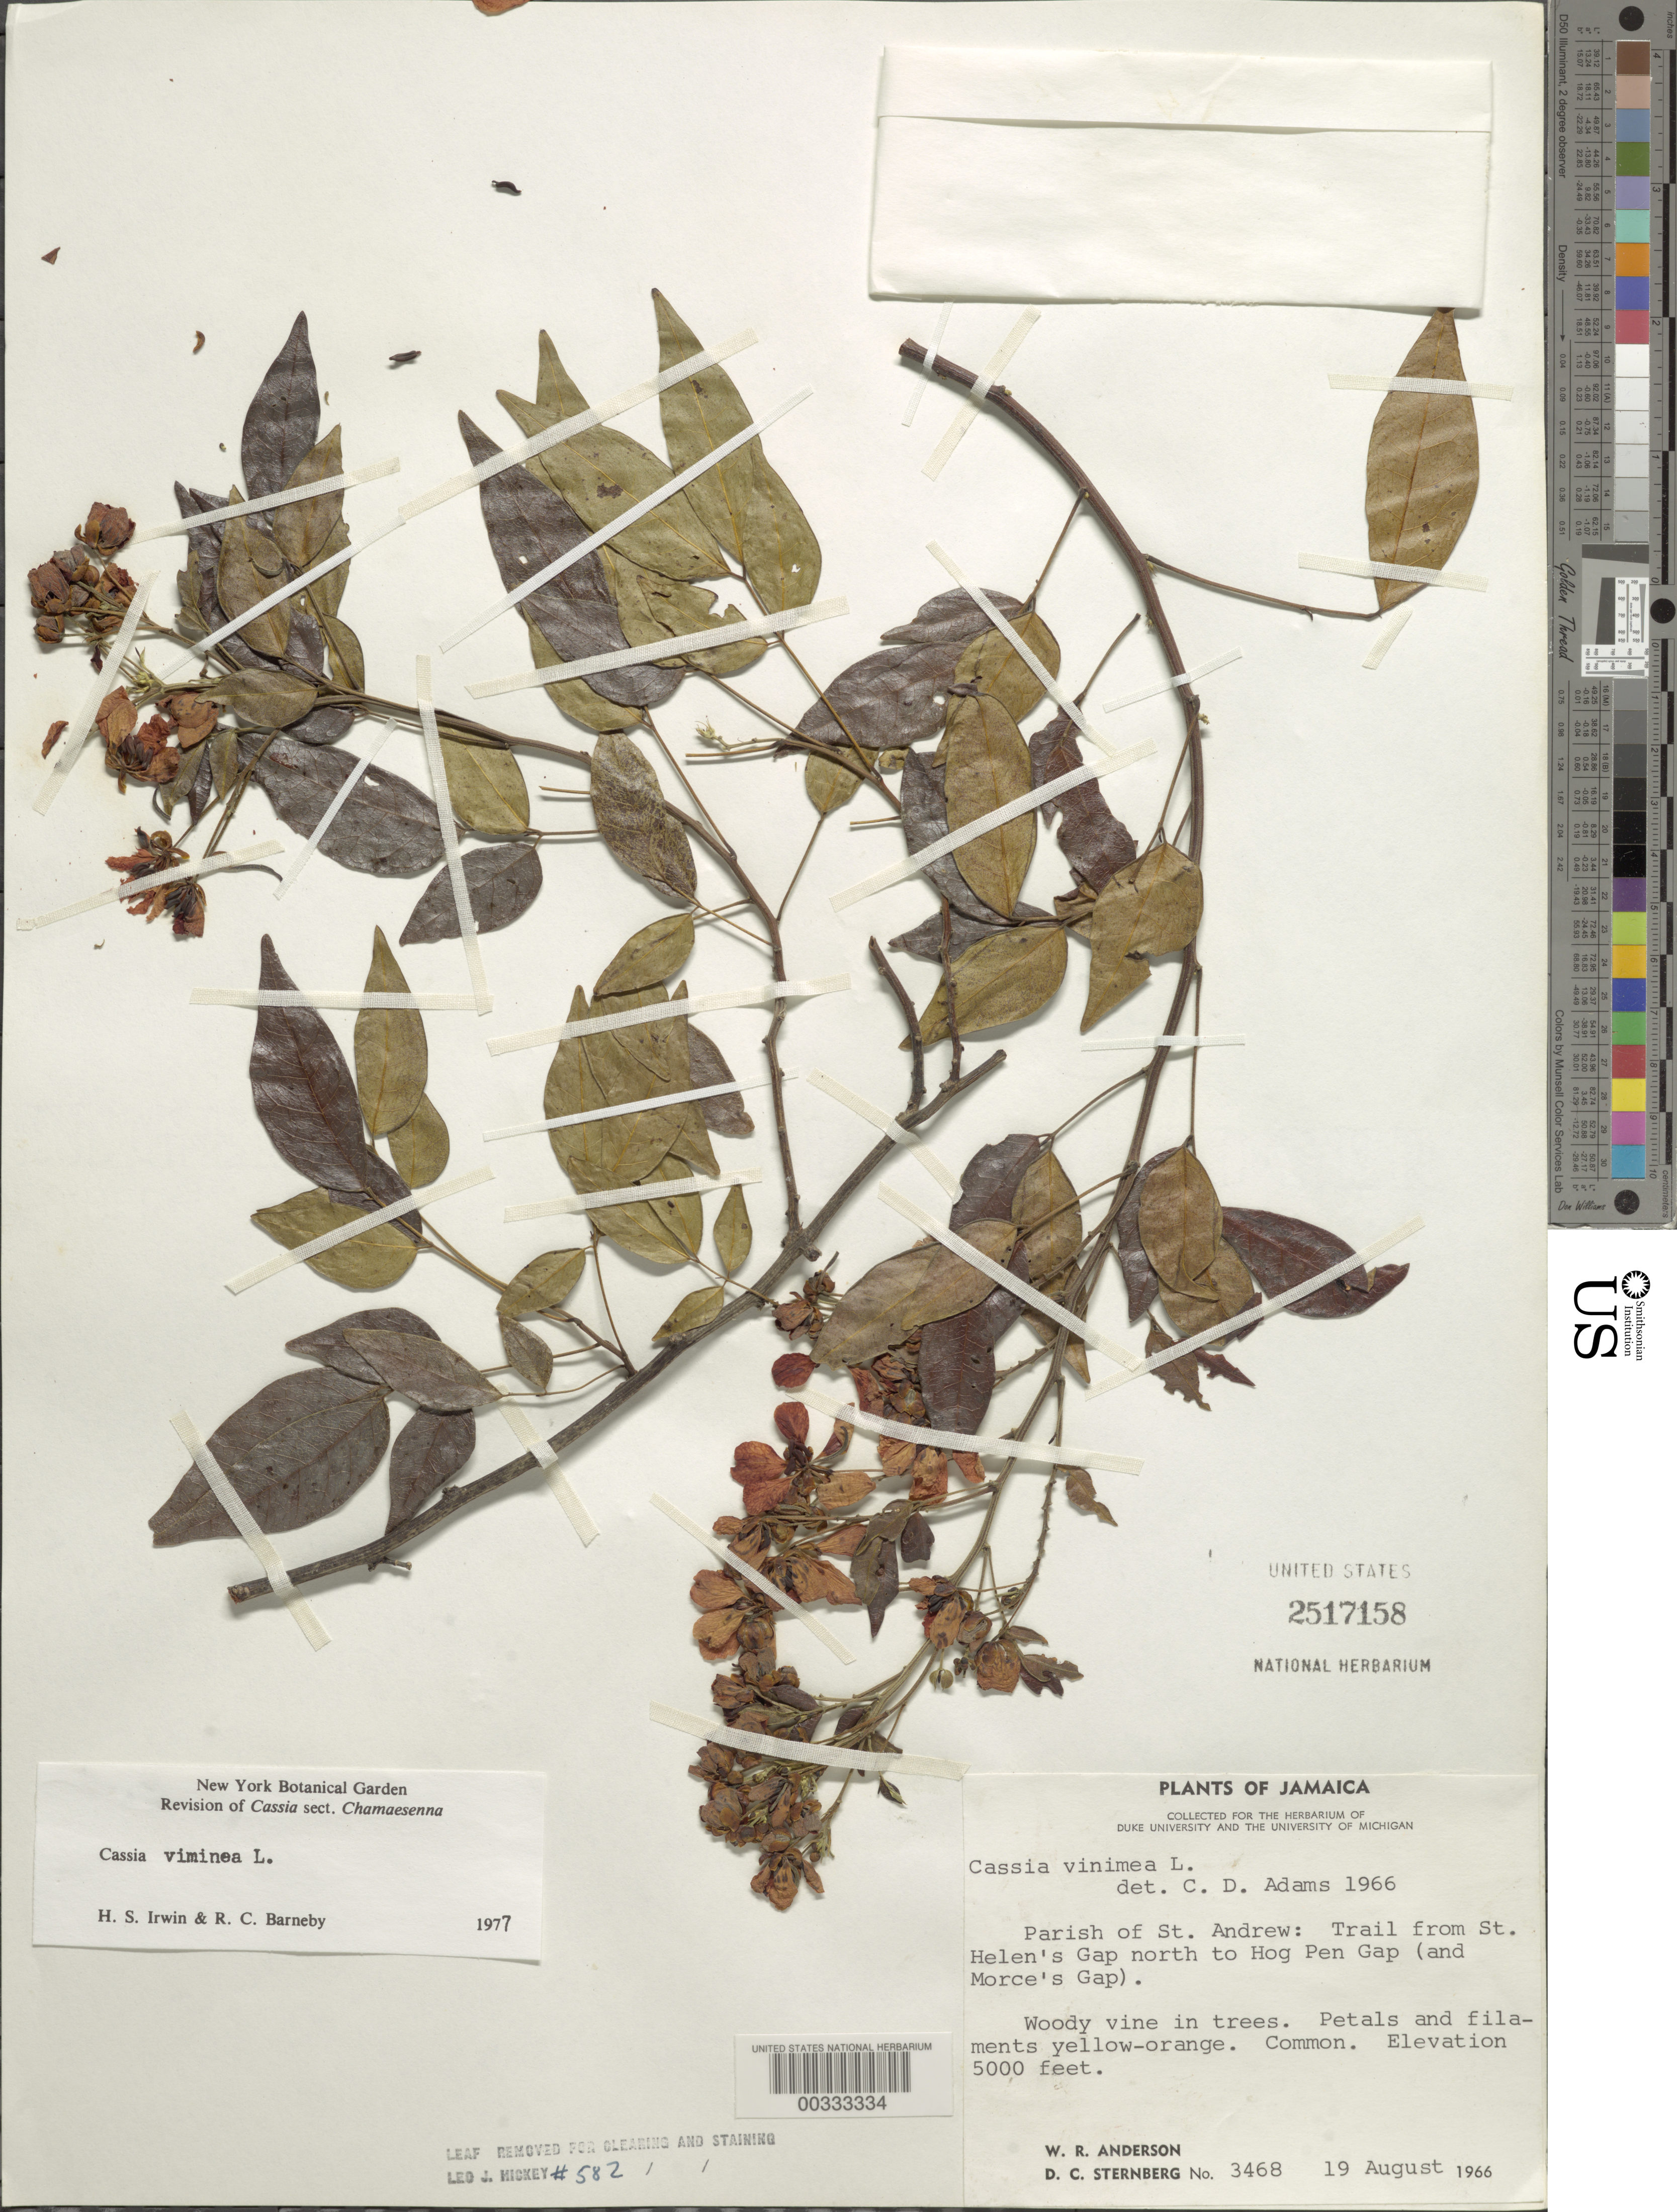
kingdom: Plantae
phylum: Tracheophyta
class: Magnoliopsida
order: Fabales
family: Fabaceae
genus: Senna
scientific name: Senna viminea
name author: (L.) H.S. Irwin & Barneby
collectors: W. R. Anderson & D. Sternberg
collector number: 3468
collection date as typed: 19 Aug 1966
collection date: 1966-08-19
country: Jamaica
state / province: Saint Andrew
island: Greater Antilles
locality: Trail from st. helen's gap n to hog pen gap and morce's gap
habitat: In trees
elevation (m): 1524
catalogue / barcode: US 2517158